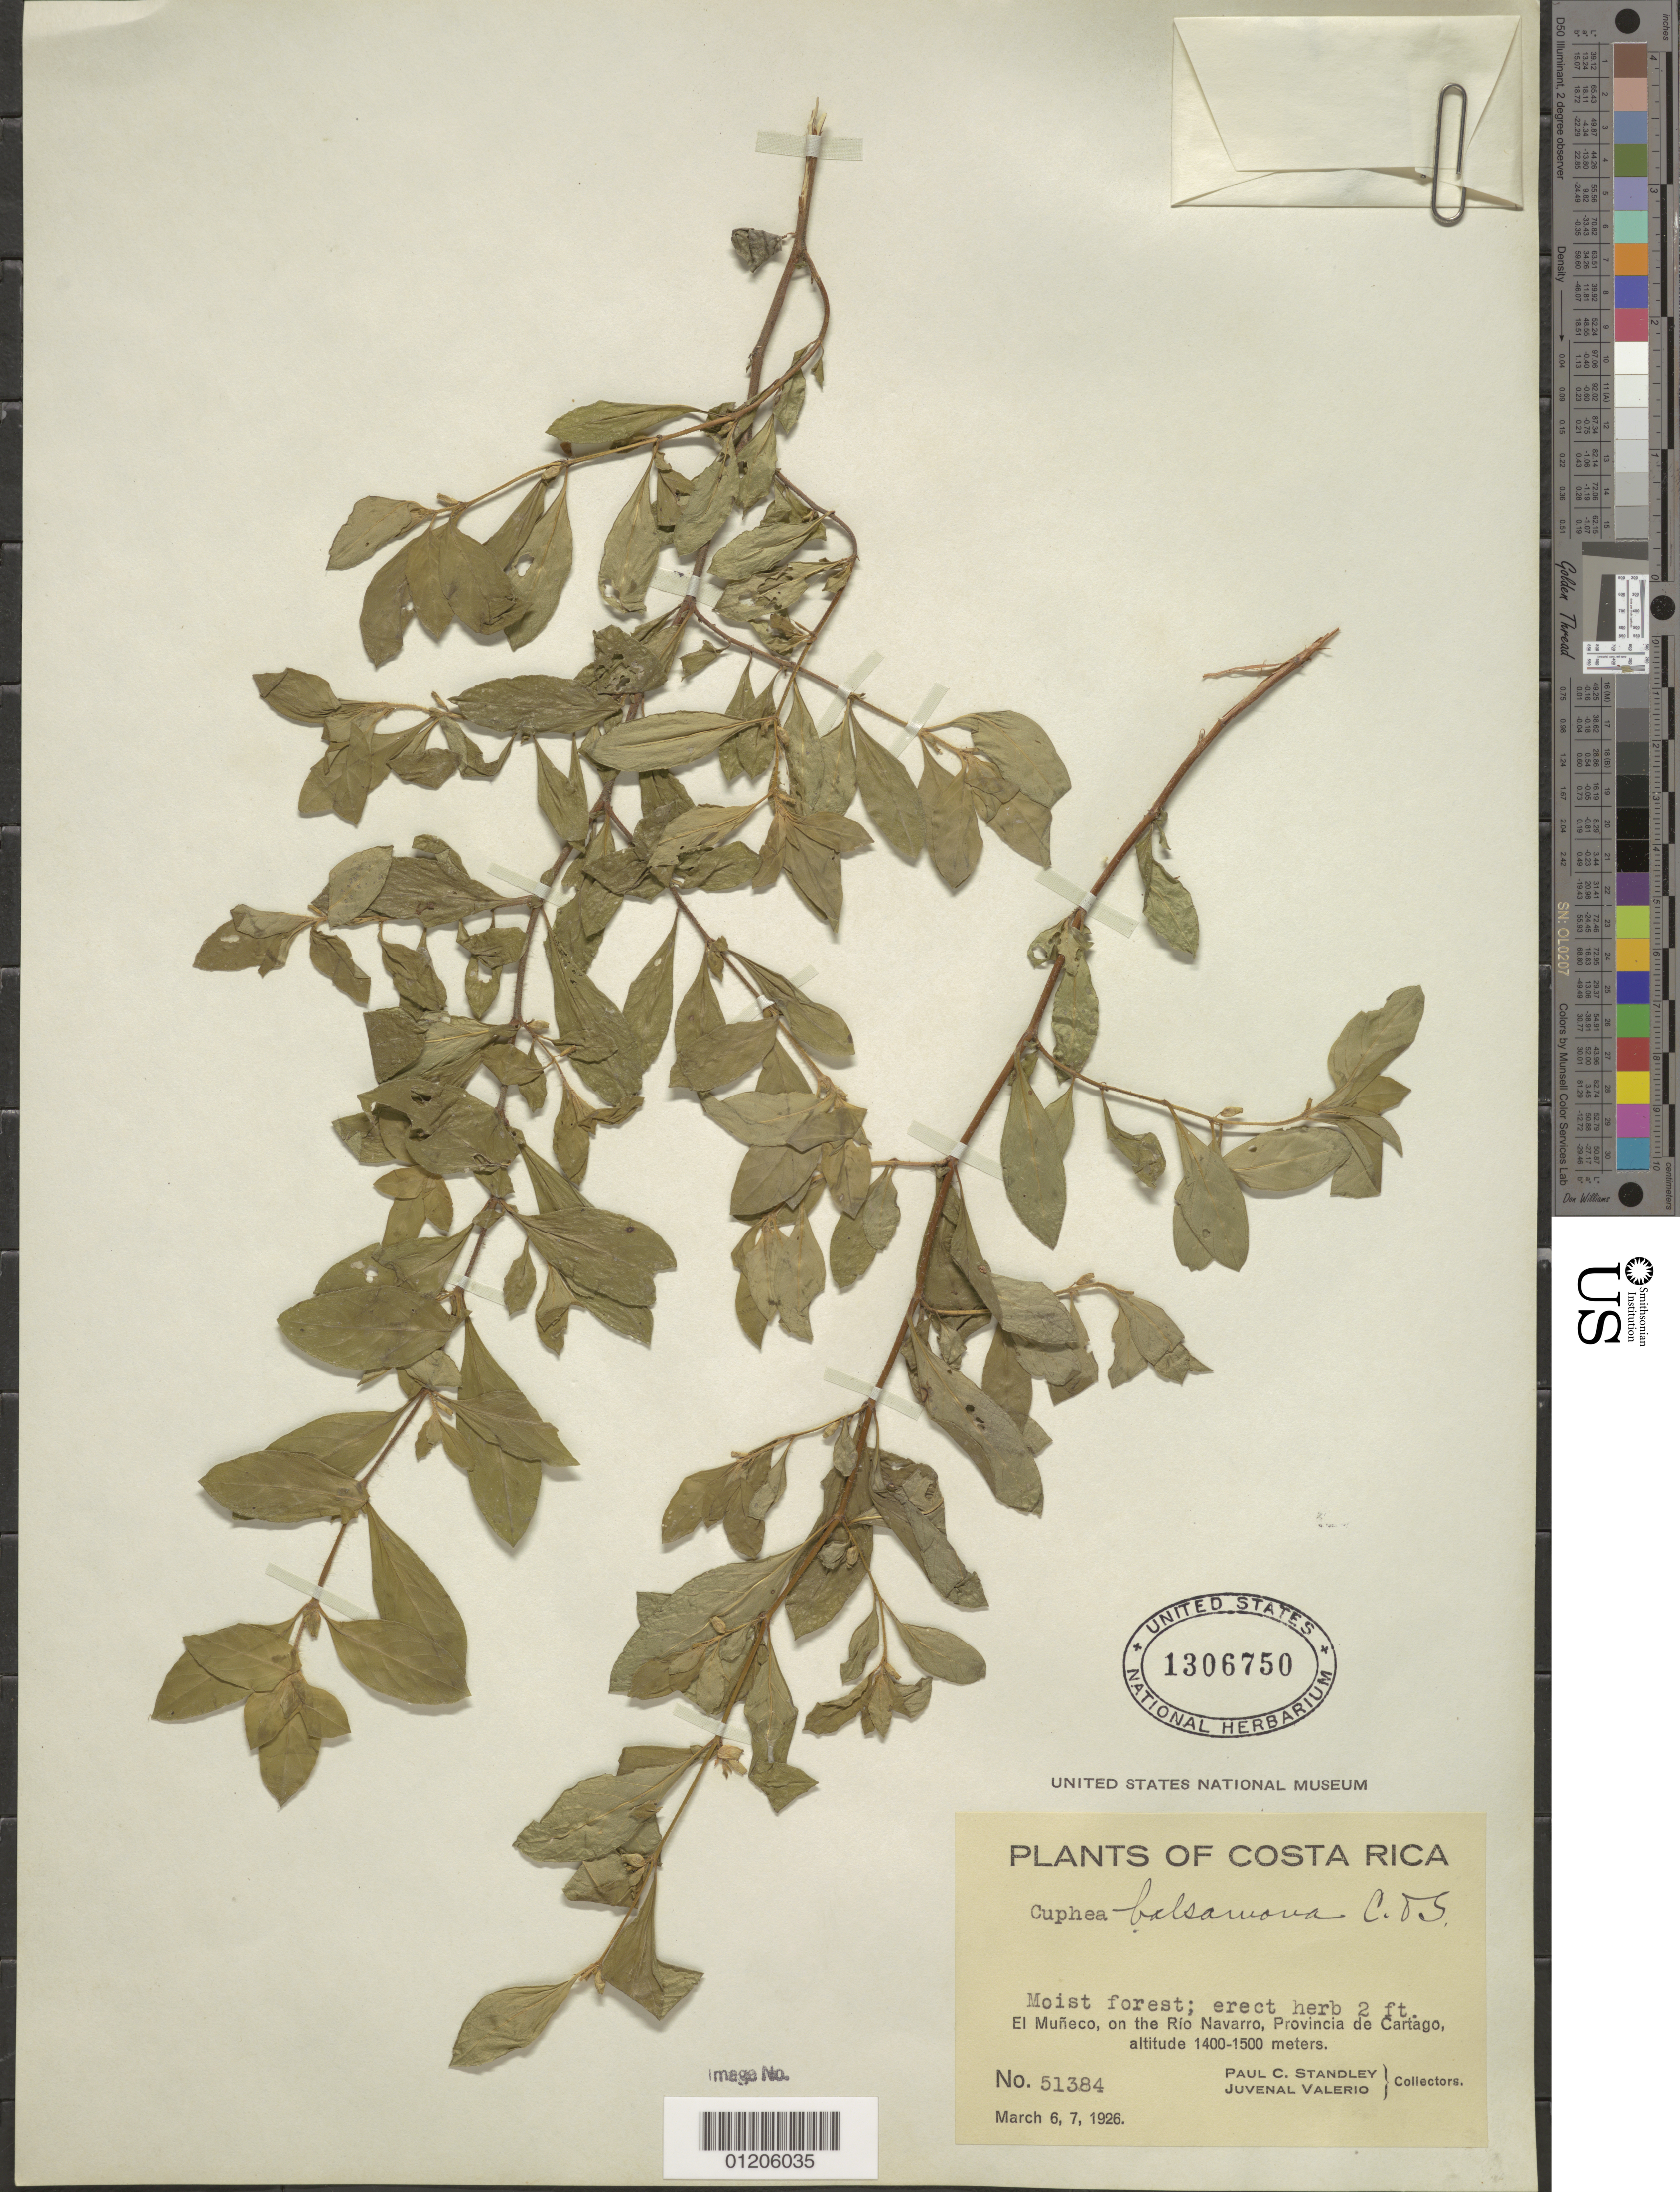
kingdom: Plantae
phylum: Tracheophyta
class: Magnoliopsida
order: Myrtales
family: Lythraceae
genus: Cuphea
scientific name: Cuphea carthagenensis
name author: (Jacq.) J.F. Macbr.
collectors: P. C. Standley & J. Valerio R.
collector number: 51384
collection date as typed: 06 Mar 1926 and 07 Mar 1926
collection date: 1926-03-06,1926-03-07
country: Costa Rica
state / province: Cartago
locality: El Muneco, on Rio Navarro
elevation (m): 1400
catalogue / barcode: US 1306750